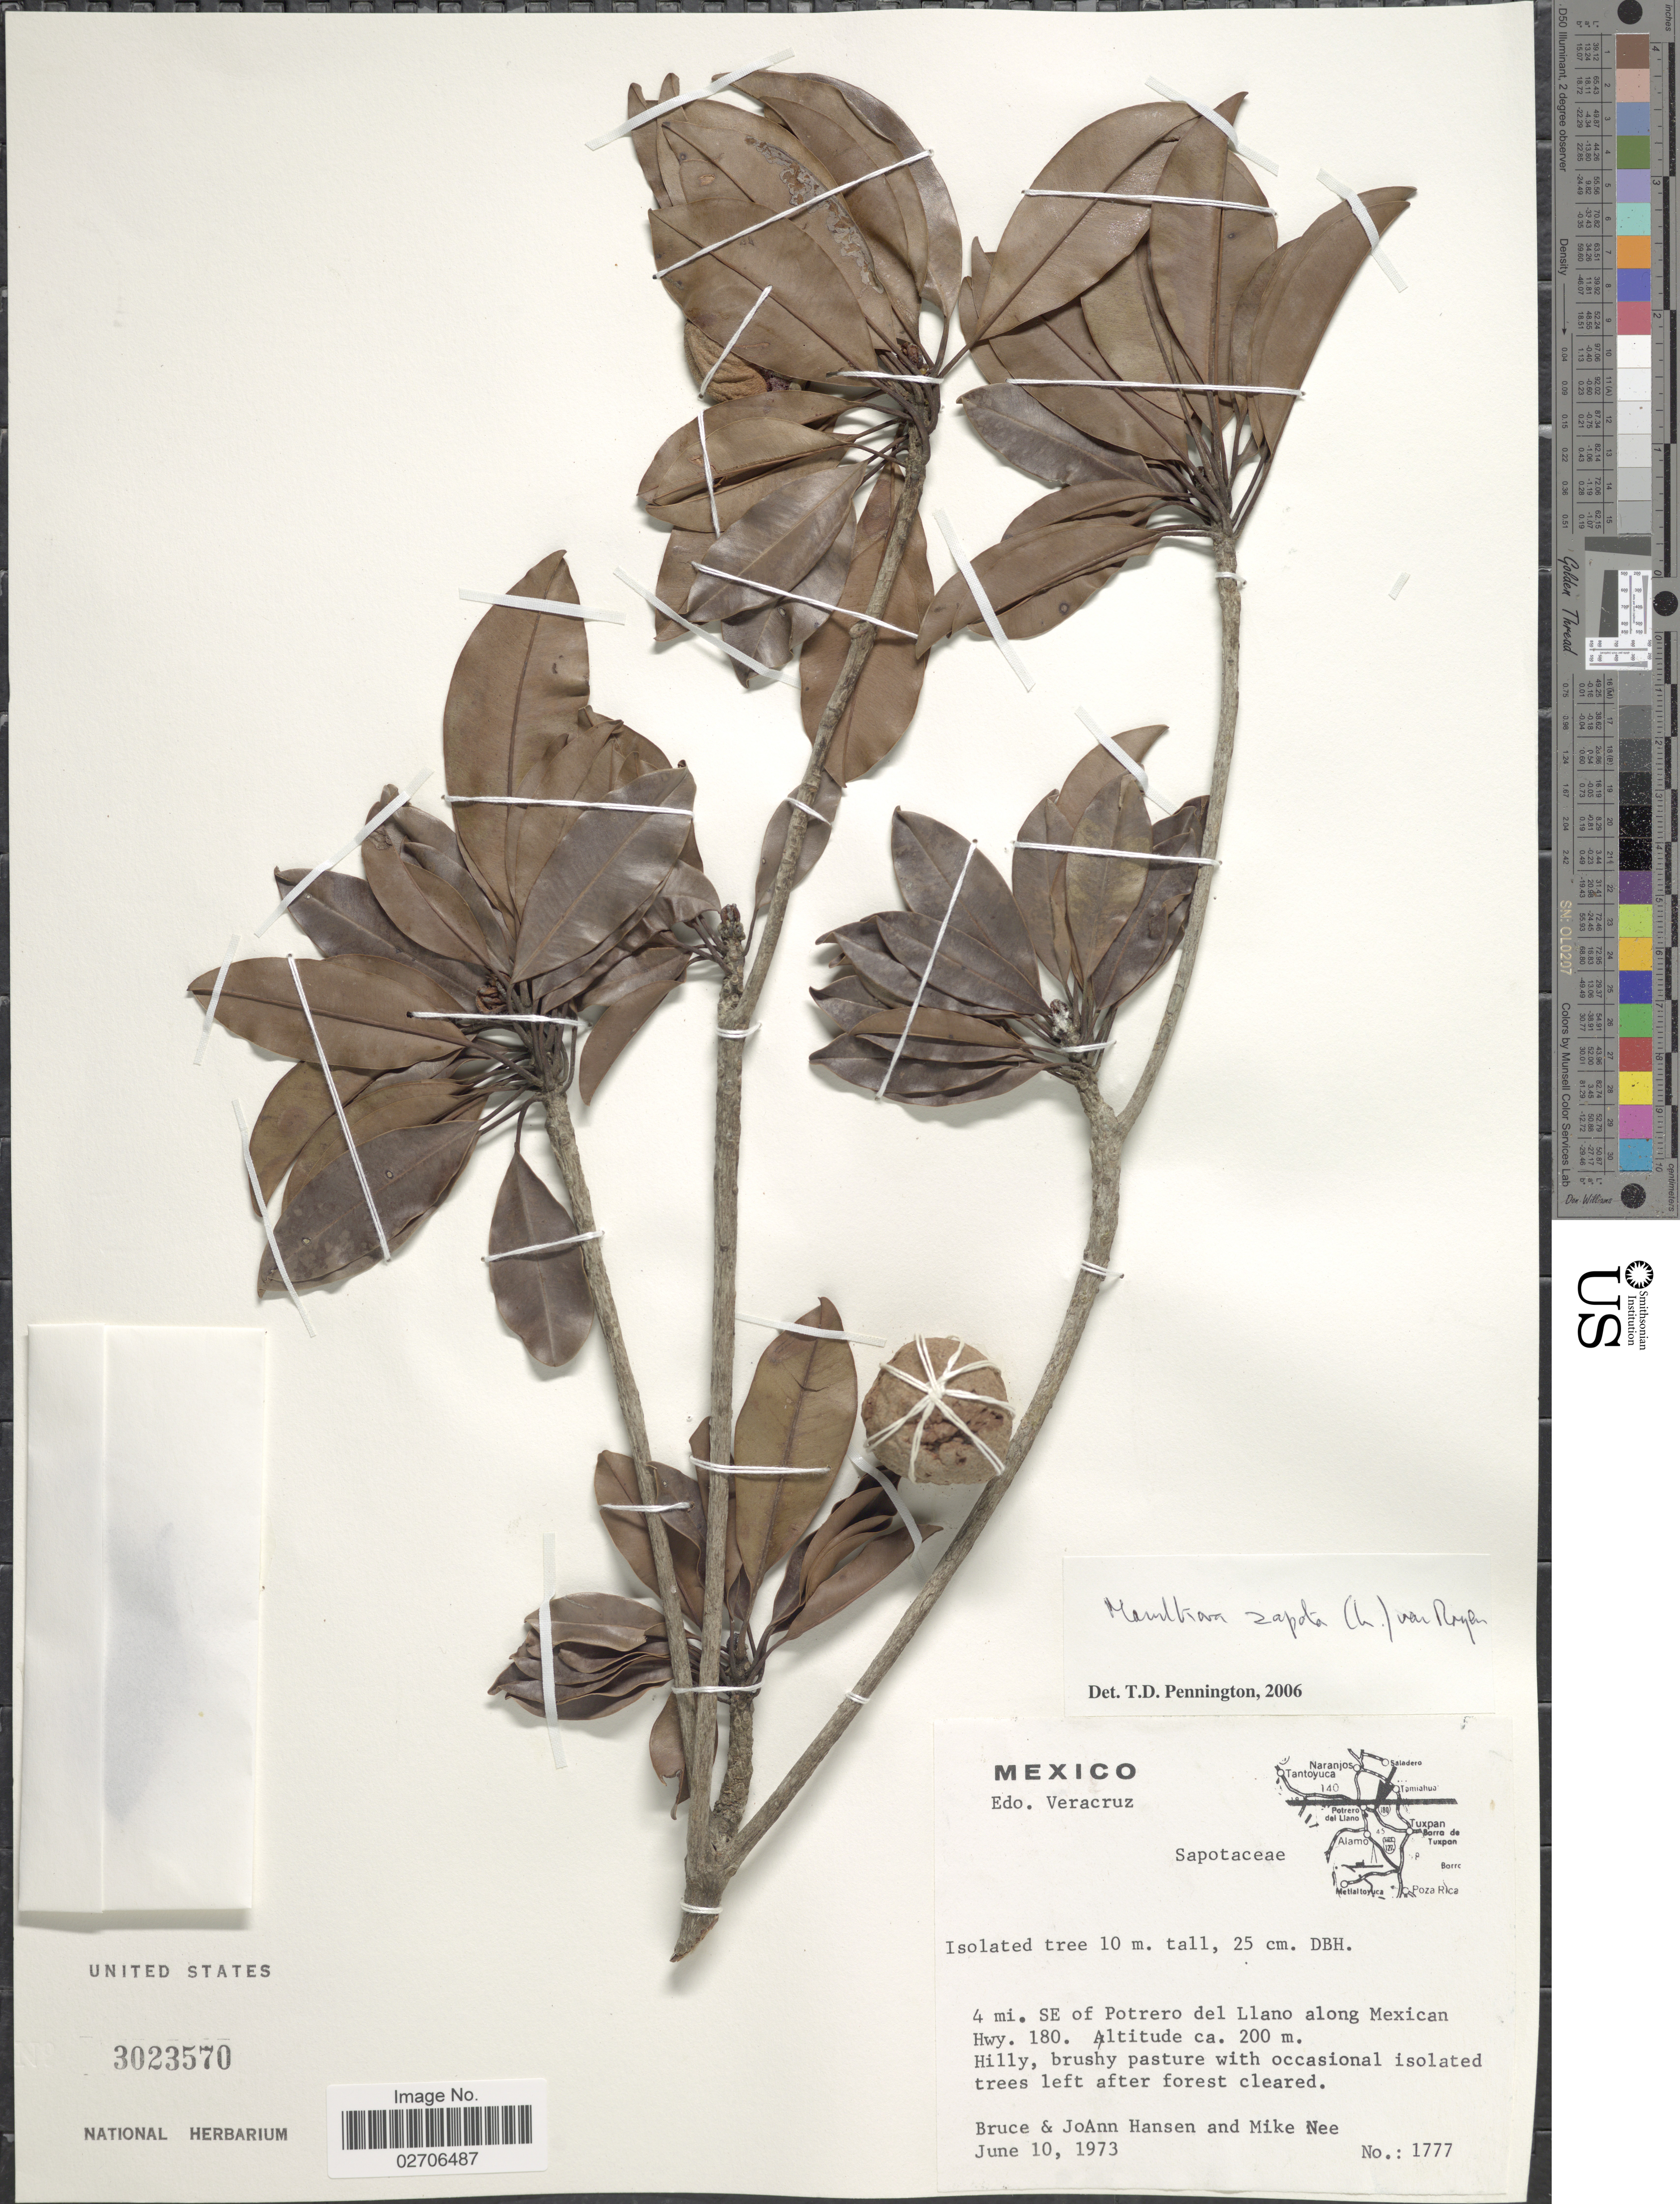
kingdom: Plantae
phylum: Tracheophyta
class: Magnoliopsida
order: Ericales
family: Sapotaceae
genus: Manilkara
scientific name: Manilkara zapota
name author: (L.) P. Royen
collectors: B. Hansen, J. Hansen & M. Nee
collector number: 1777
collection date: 1973-06-10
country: Mexico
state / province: Veracruz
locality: Edo. Veracruz, 4 mi. SE of Potrero del Llano along Mexican Hwy. 180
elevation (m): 200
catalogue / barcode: US 3023570